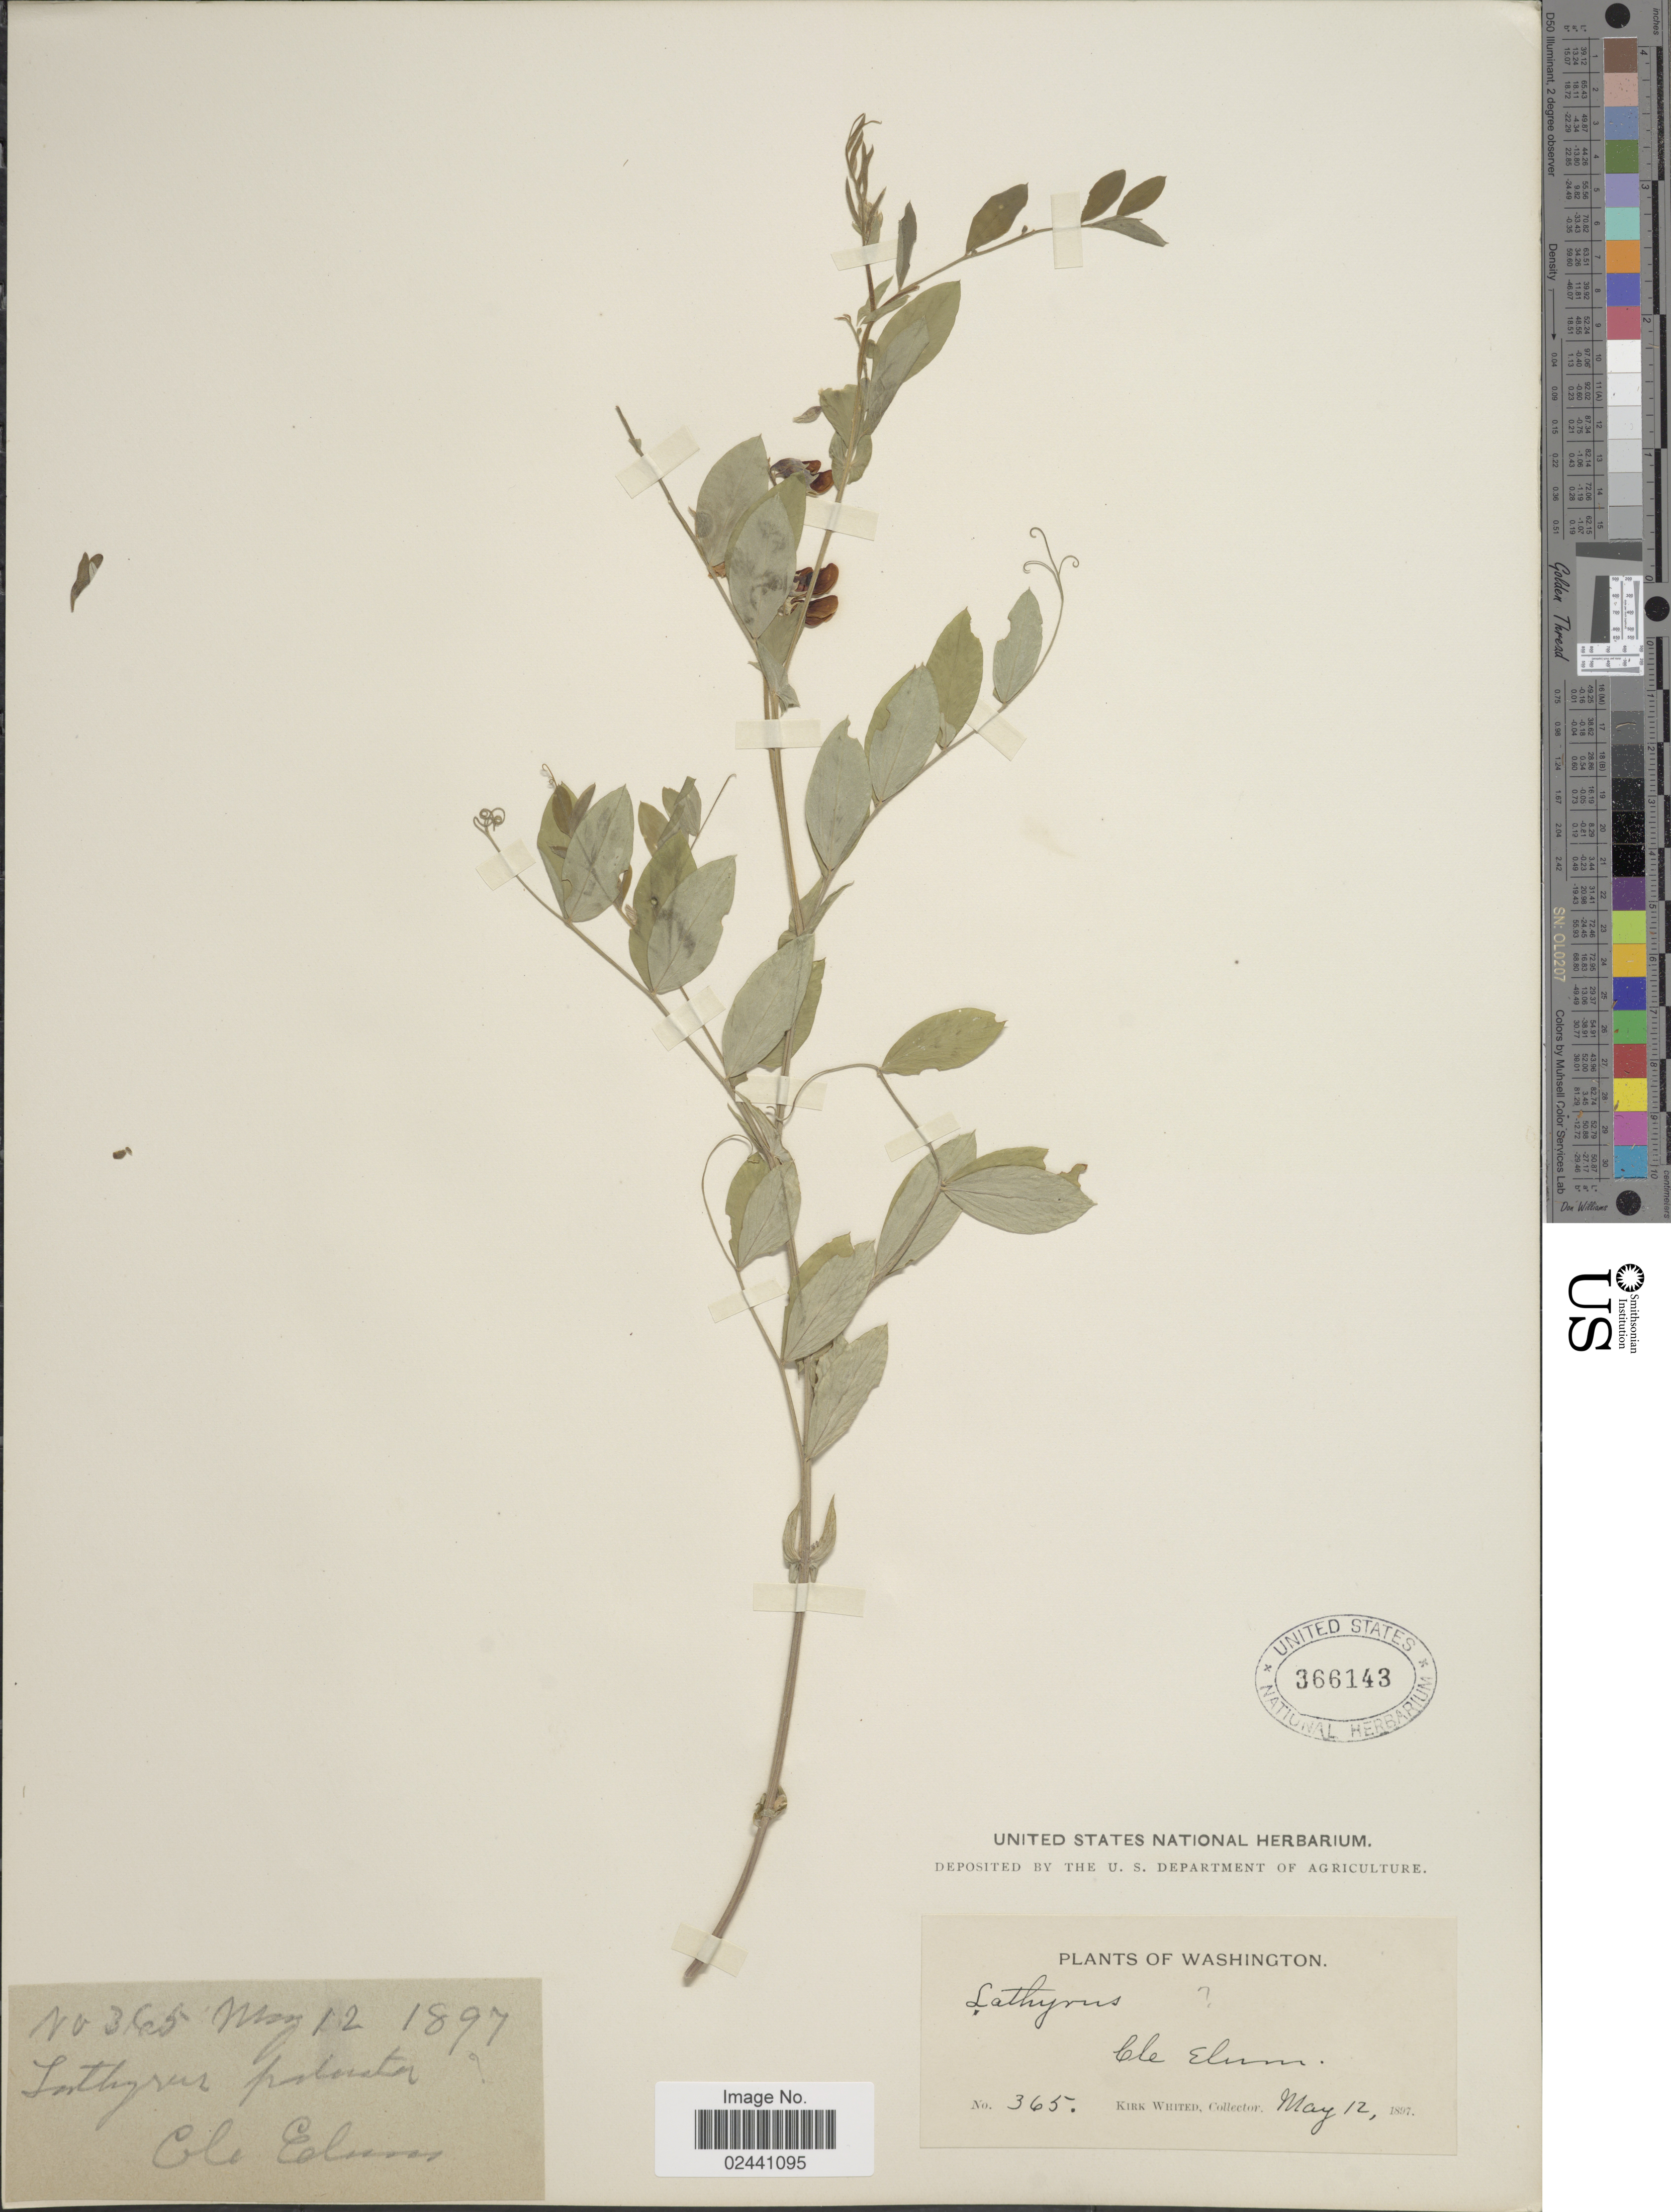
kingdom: Plantae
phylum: Tracheophyta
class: Magnoliopsida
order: Fabales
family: Fabaceae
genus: Lathyrus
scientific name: Lathyrus nuttallii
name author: S. Watson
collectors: K. Whited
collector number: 365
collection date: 1897-05-12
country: United States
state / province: Washington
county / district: Kittitas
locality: Cle Elum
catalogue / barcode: US 366143